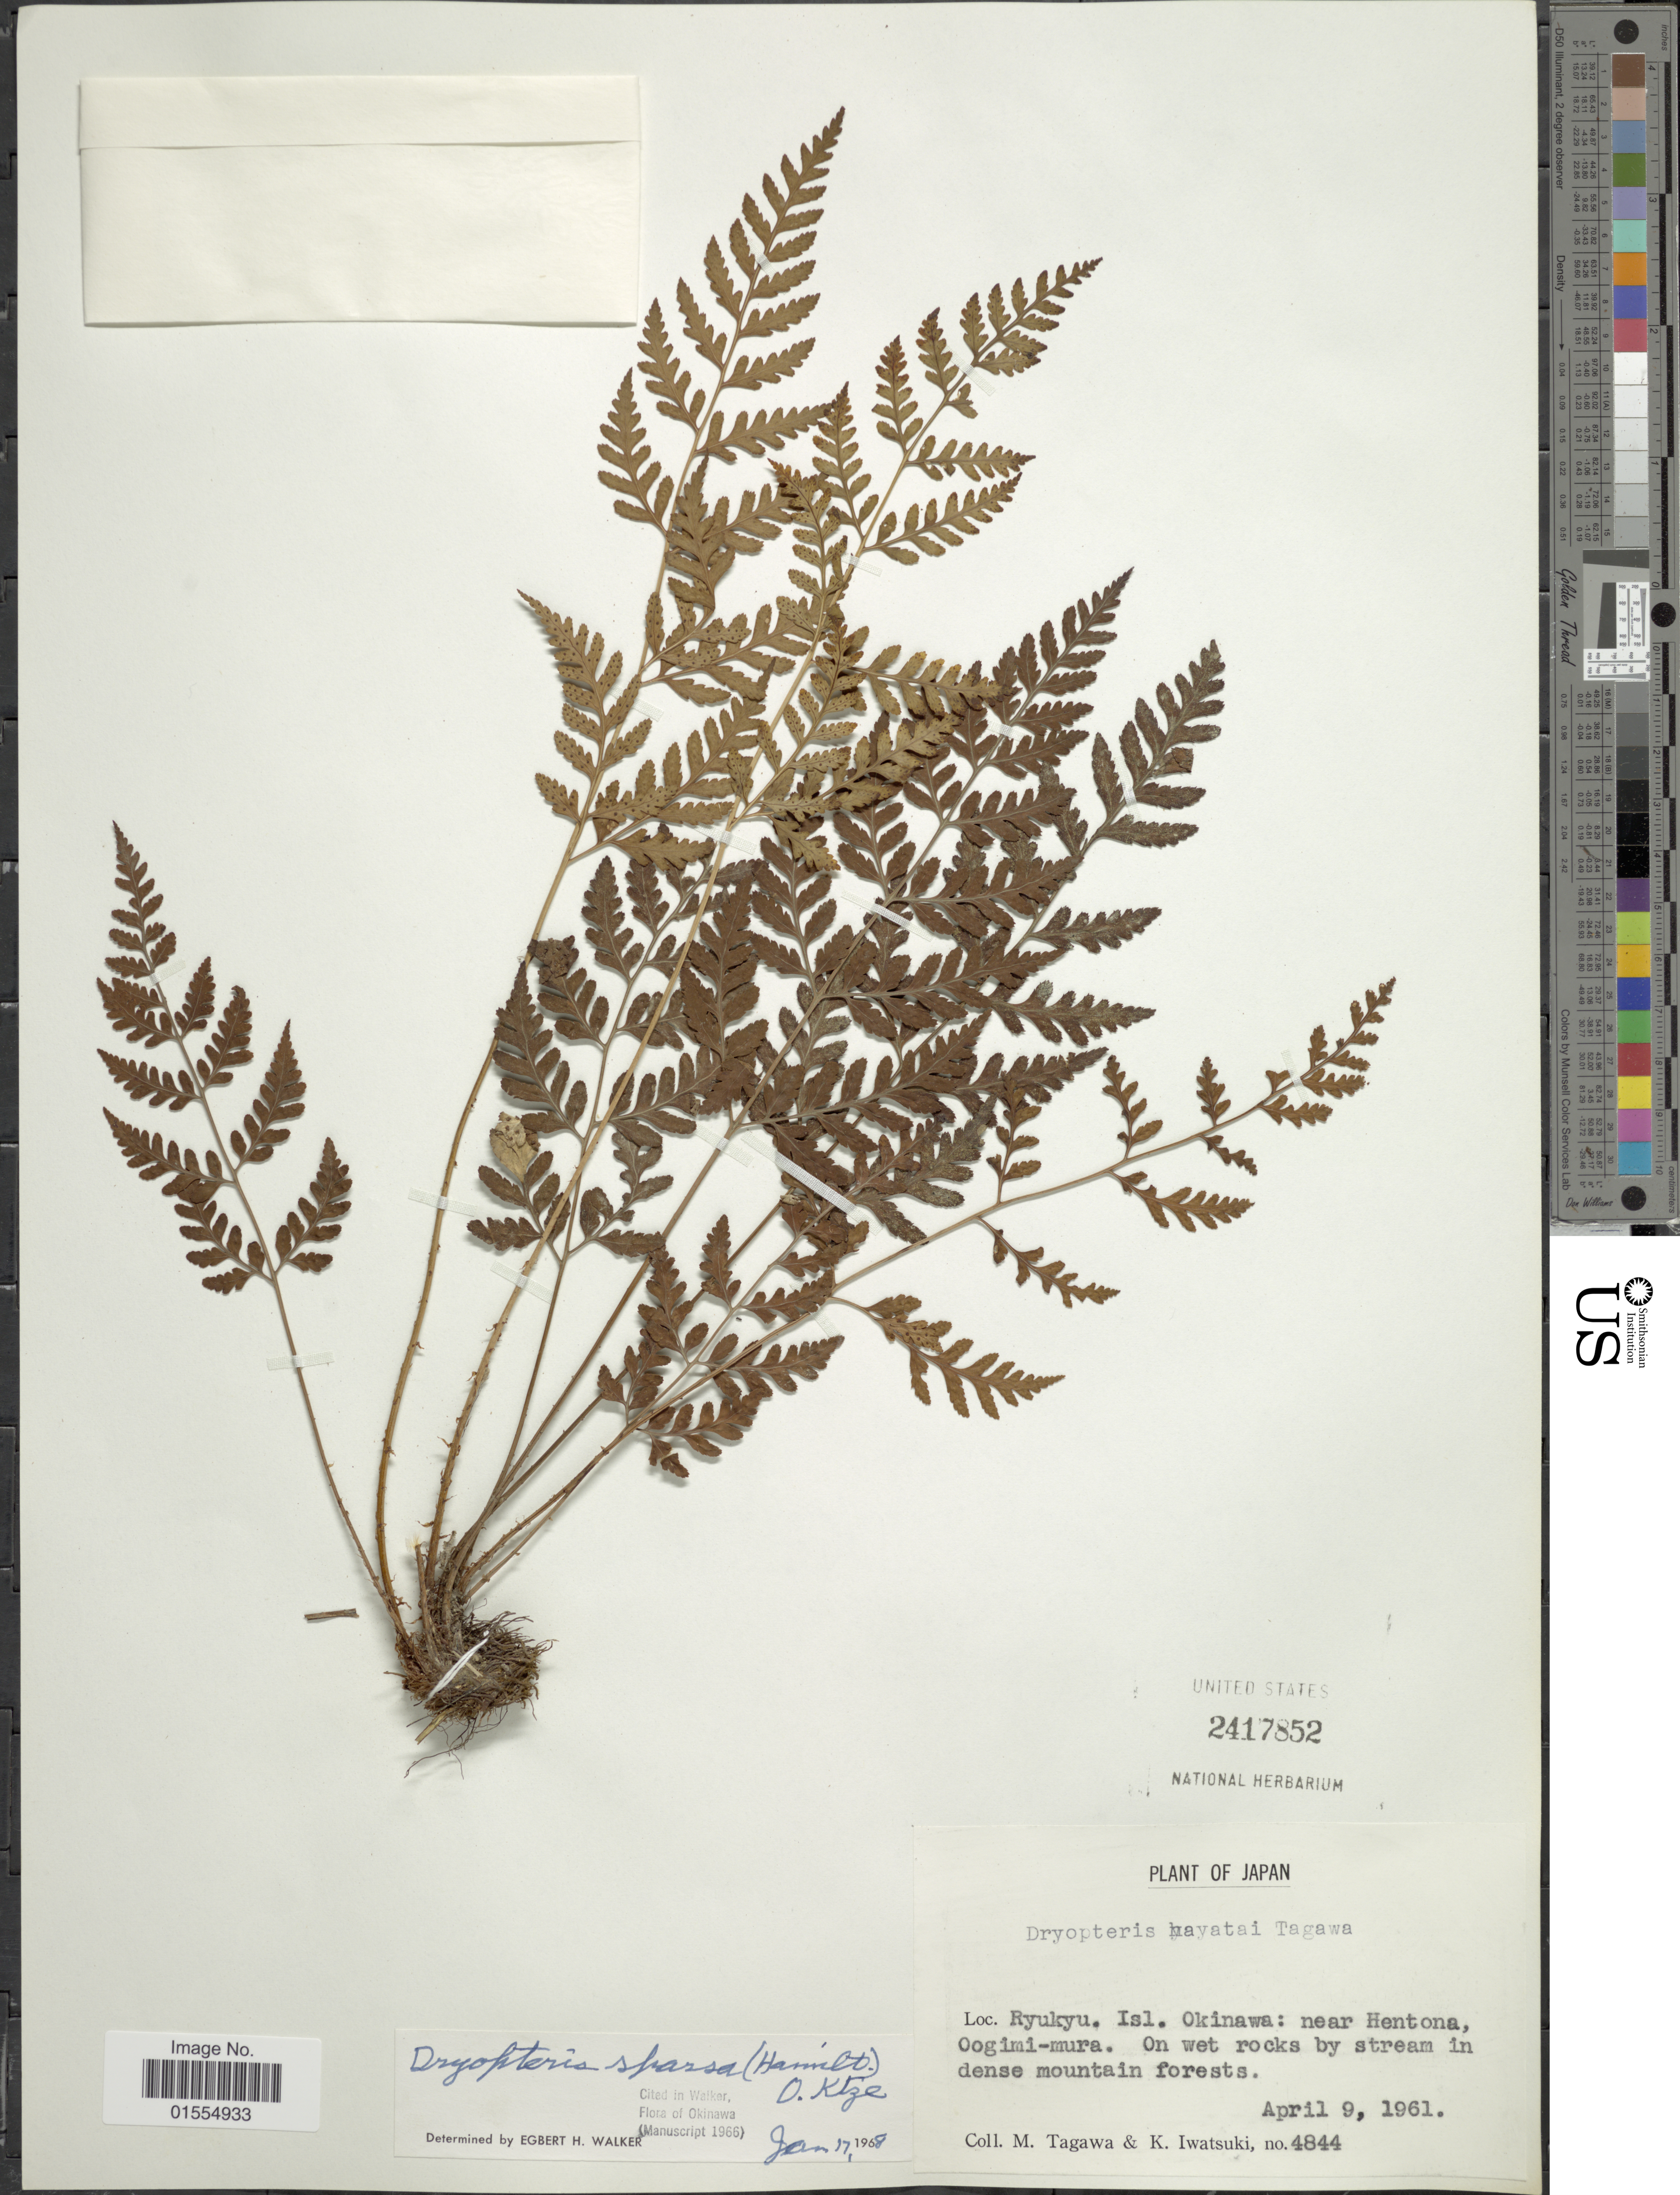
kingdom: Plantae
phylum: Tracheophyta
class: Polypodiopsida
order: Polypodiales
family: Dryopteridaceae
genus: Dryopteris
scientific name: Dryopteris sparsa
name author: (D. Don) Kuntze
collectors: M. Tagawa & K. Iwatsuki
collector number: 4844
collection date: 1961-04-09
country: Japan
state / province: Okinawa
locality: Japan, Ryukyu, Isl. Okinawa: near Hentona, Oogimi-mura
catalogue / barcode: US 2417852